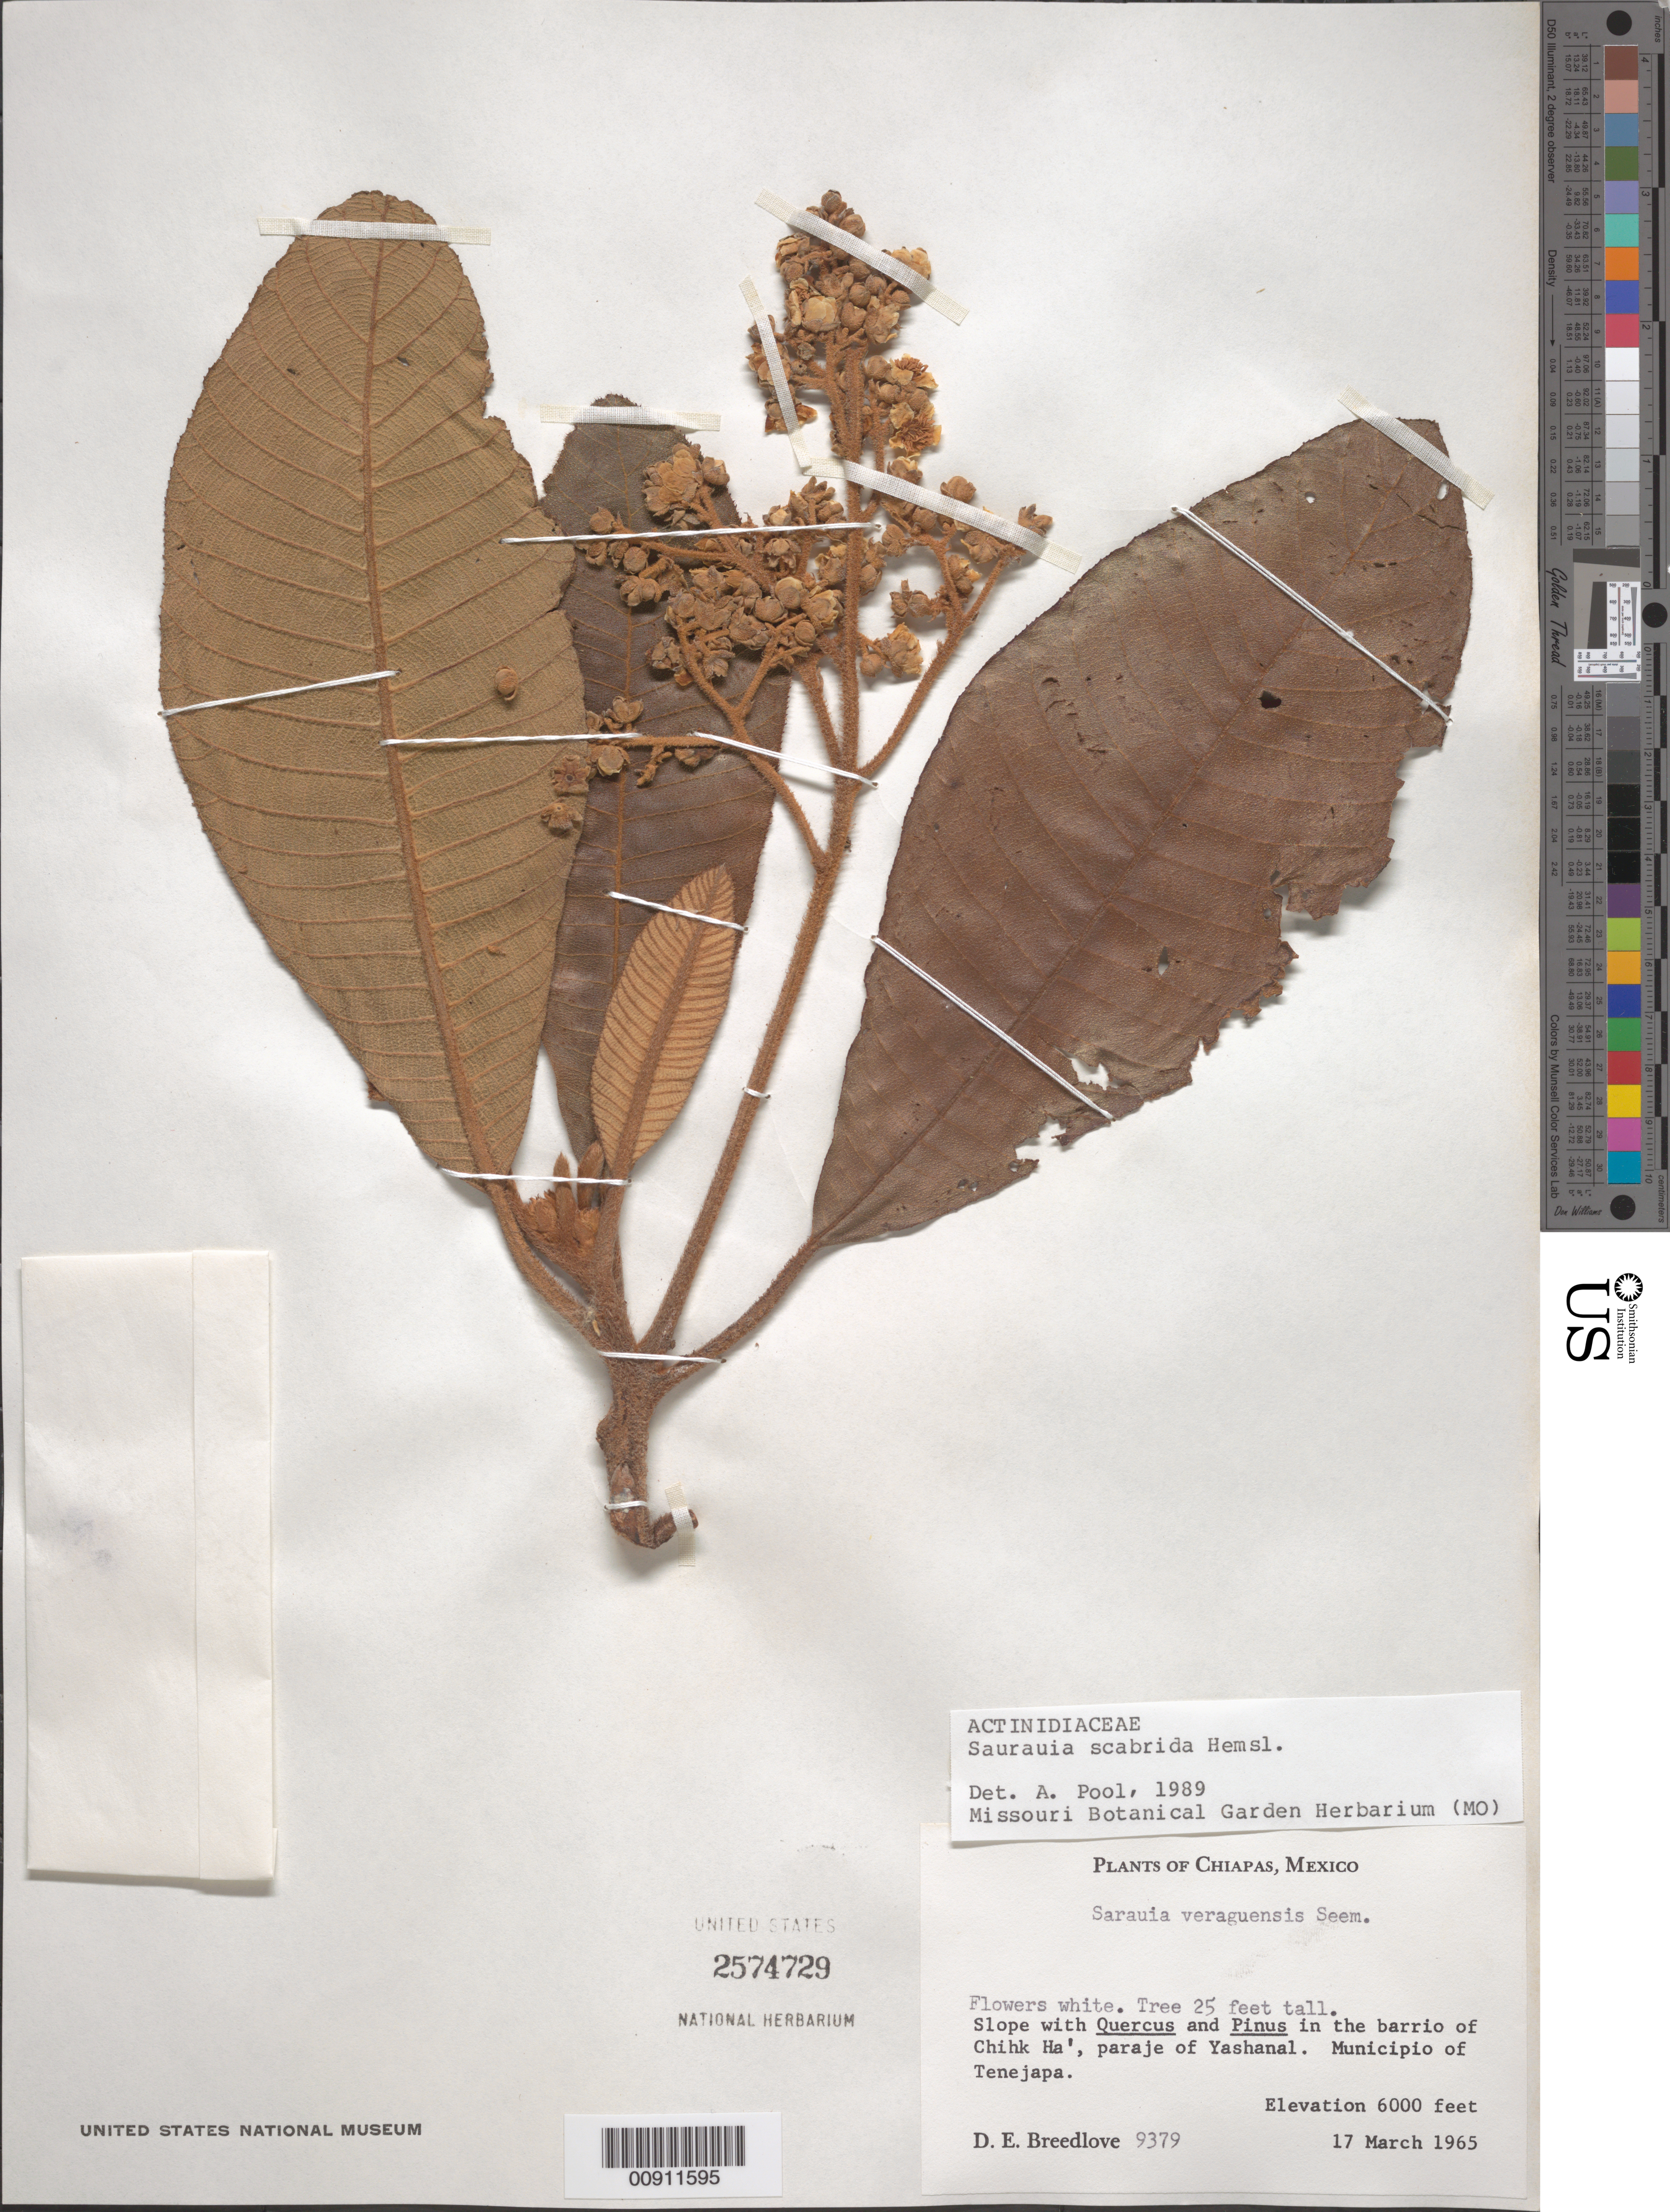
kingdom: Plantae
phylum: Tracheophyta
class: Magnoliopsida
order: Ericales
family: Actinidiaceae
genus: Saurauia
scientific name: Saurauia scabrida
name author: Hemsl.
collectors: D. E. Breedlove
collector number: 9379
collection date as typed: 17 Mar 1965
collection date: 1965-03-17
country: Mexico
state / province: Chiapas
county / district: Tenejapa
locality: In the barrio of Chihk Ha', paraje of Yashanal. Municipio of Tenejapa, Chiapas.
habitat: Slope with Quercus and Pinus.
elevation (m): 1829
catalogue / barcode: US 2574729